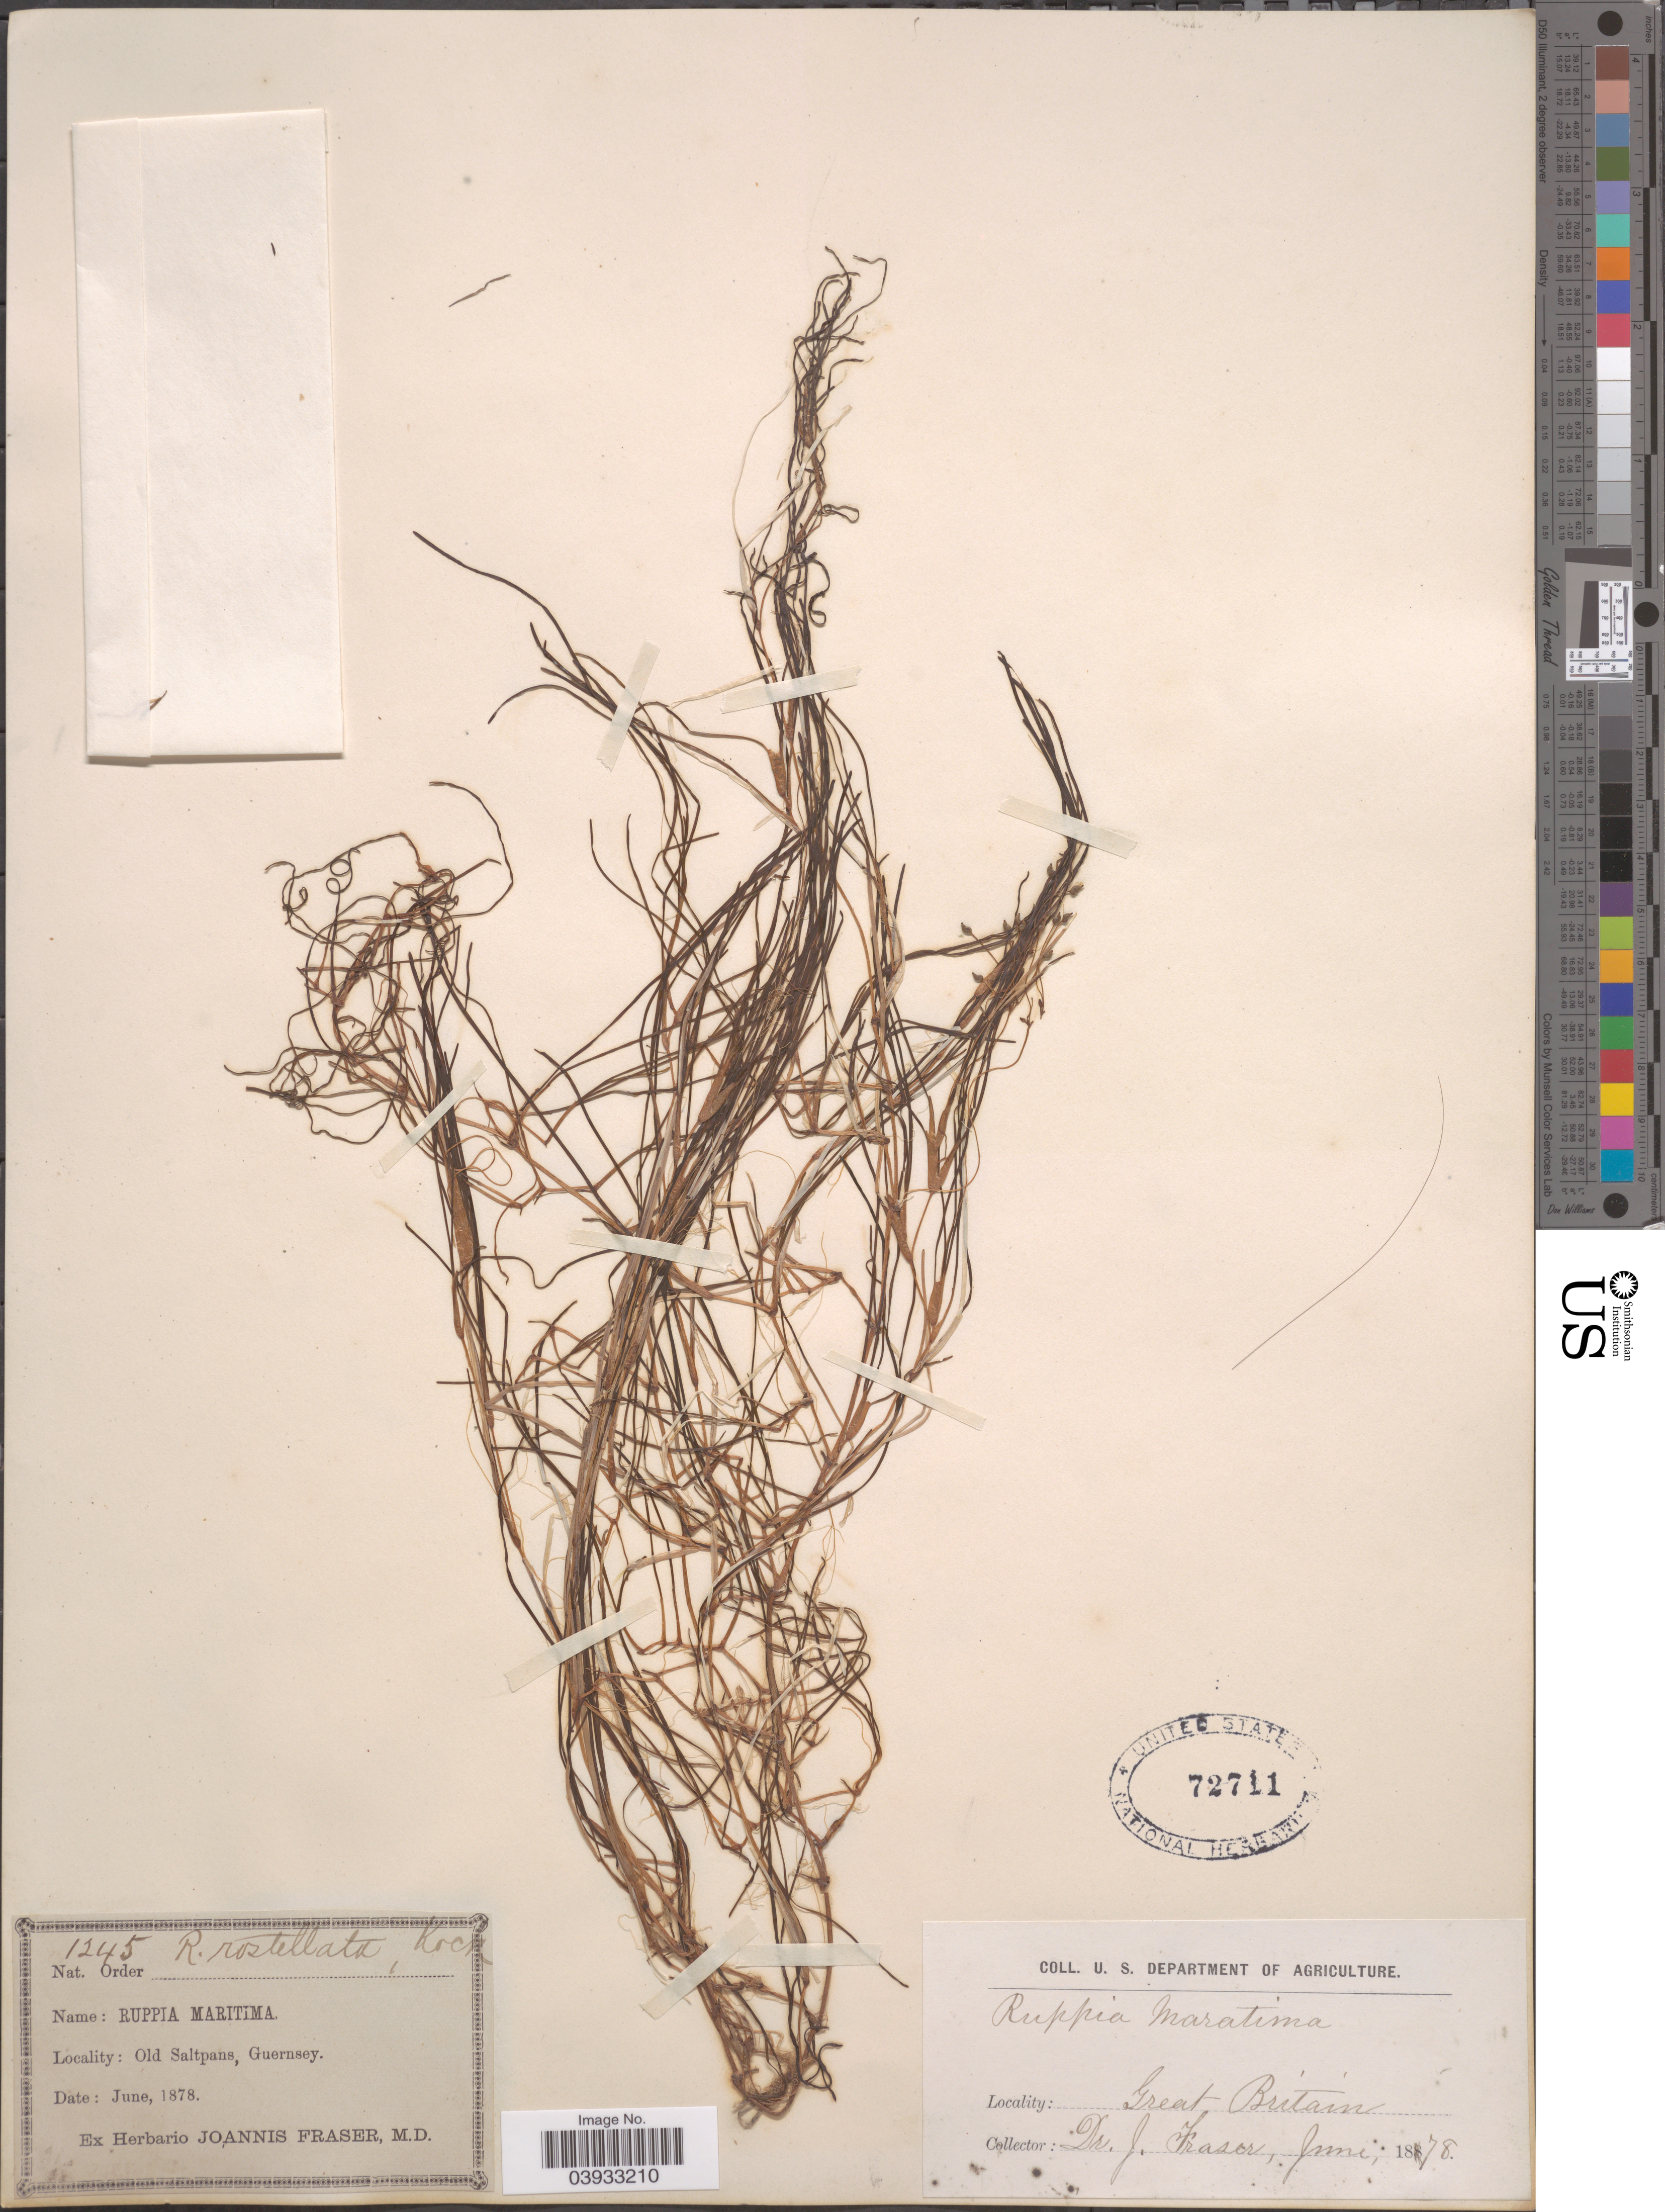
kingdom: Plantae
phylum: Tracheophyta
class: Liliopsida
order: Alismatales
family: Ruppiaceae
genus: Ruppia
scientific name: Ruppia rostellata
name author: W.D.J. Koch ex Rchb.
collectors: J. Fraser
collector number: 1245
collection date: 1878-06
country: United Kingdom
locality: Old Saltpans, Guernsey. Great Britain.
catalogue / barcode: US 72711